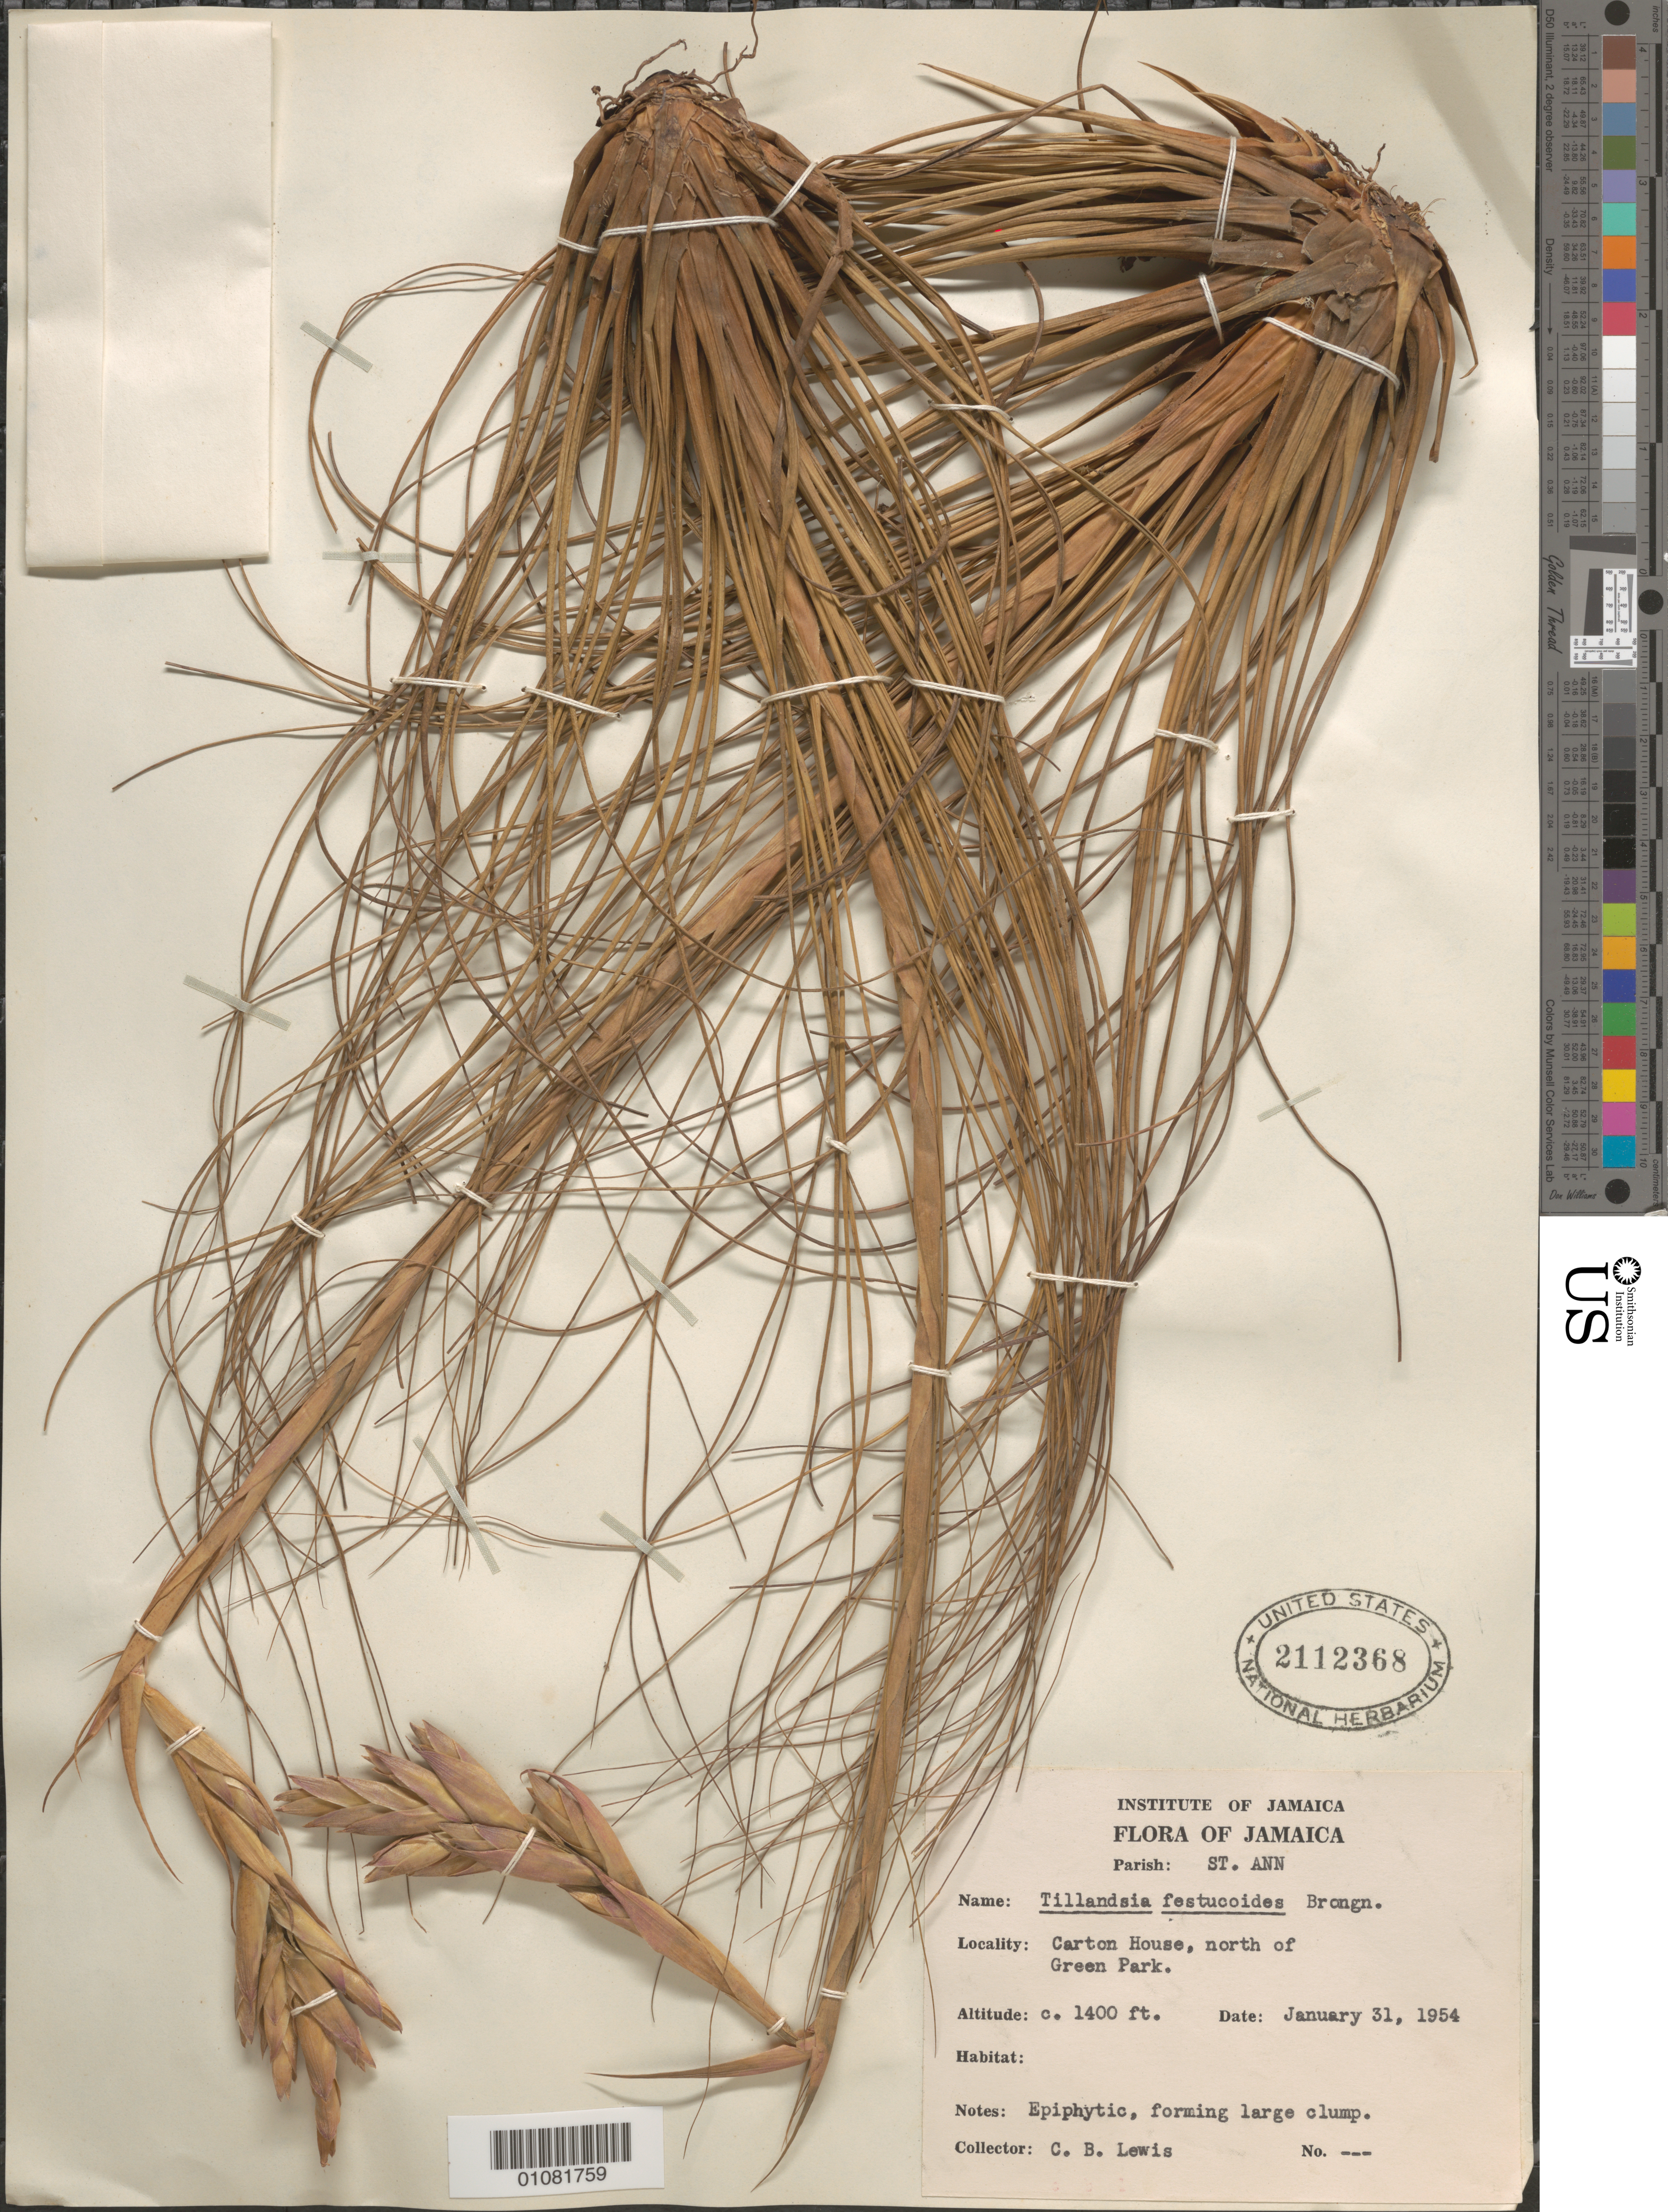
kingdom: Plantae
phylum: Tracheophyta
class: Liliopsida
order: Poales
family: Bromeliaceae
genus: Tillandsia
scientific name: Tillandsia festucoides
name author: Brongn. ex Mez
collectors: C. B. Lewis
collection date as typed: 31 Jan 1954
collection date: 1954-01-31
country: Jamaica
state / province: Saint Ann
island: Jamaica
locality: Carton House, N of Green Park.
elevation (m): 427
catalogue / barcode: US 2112368